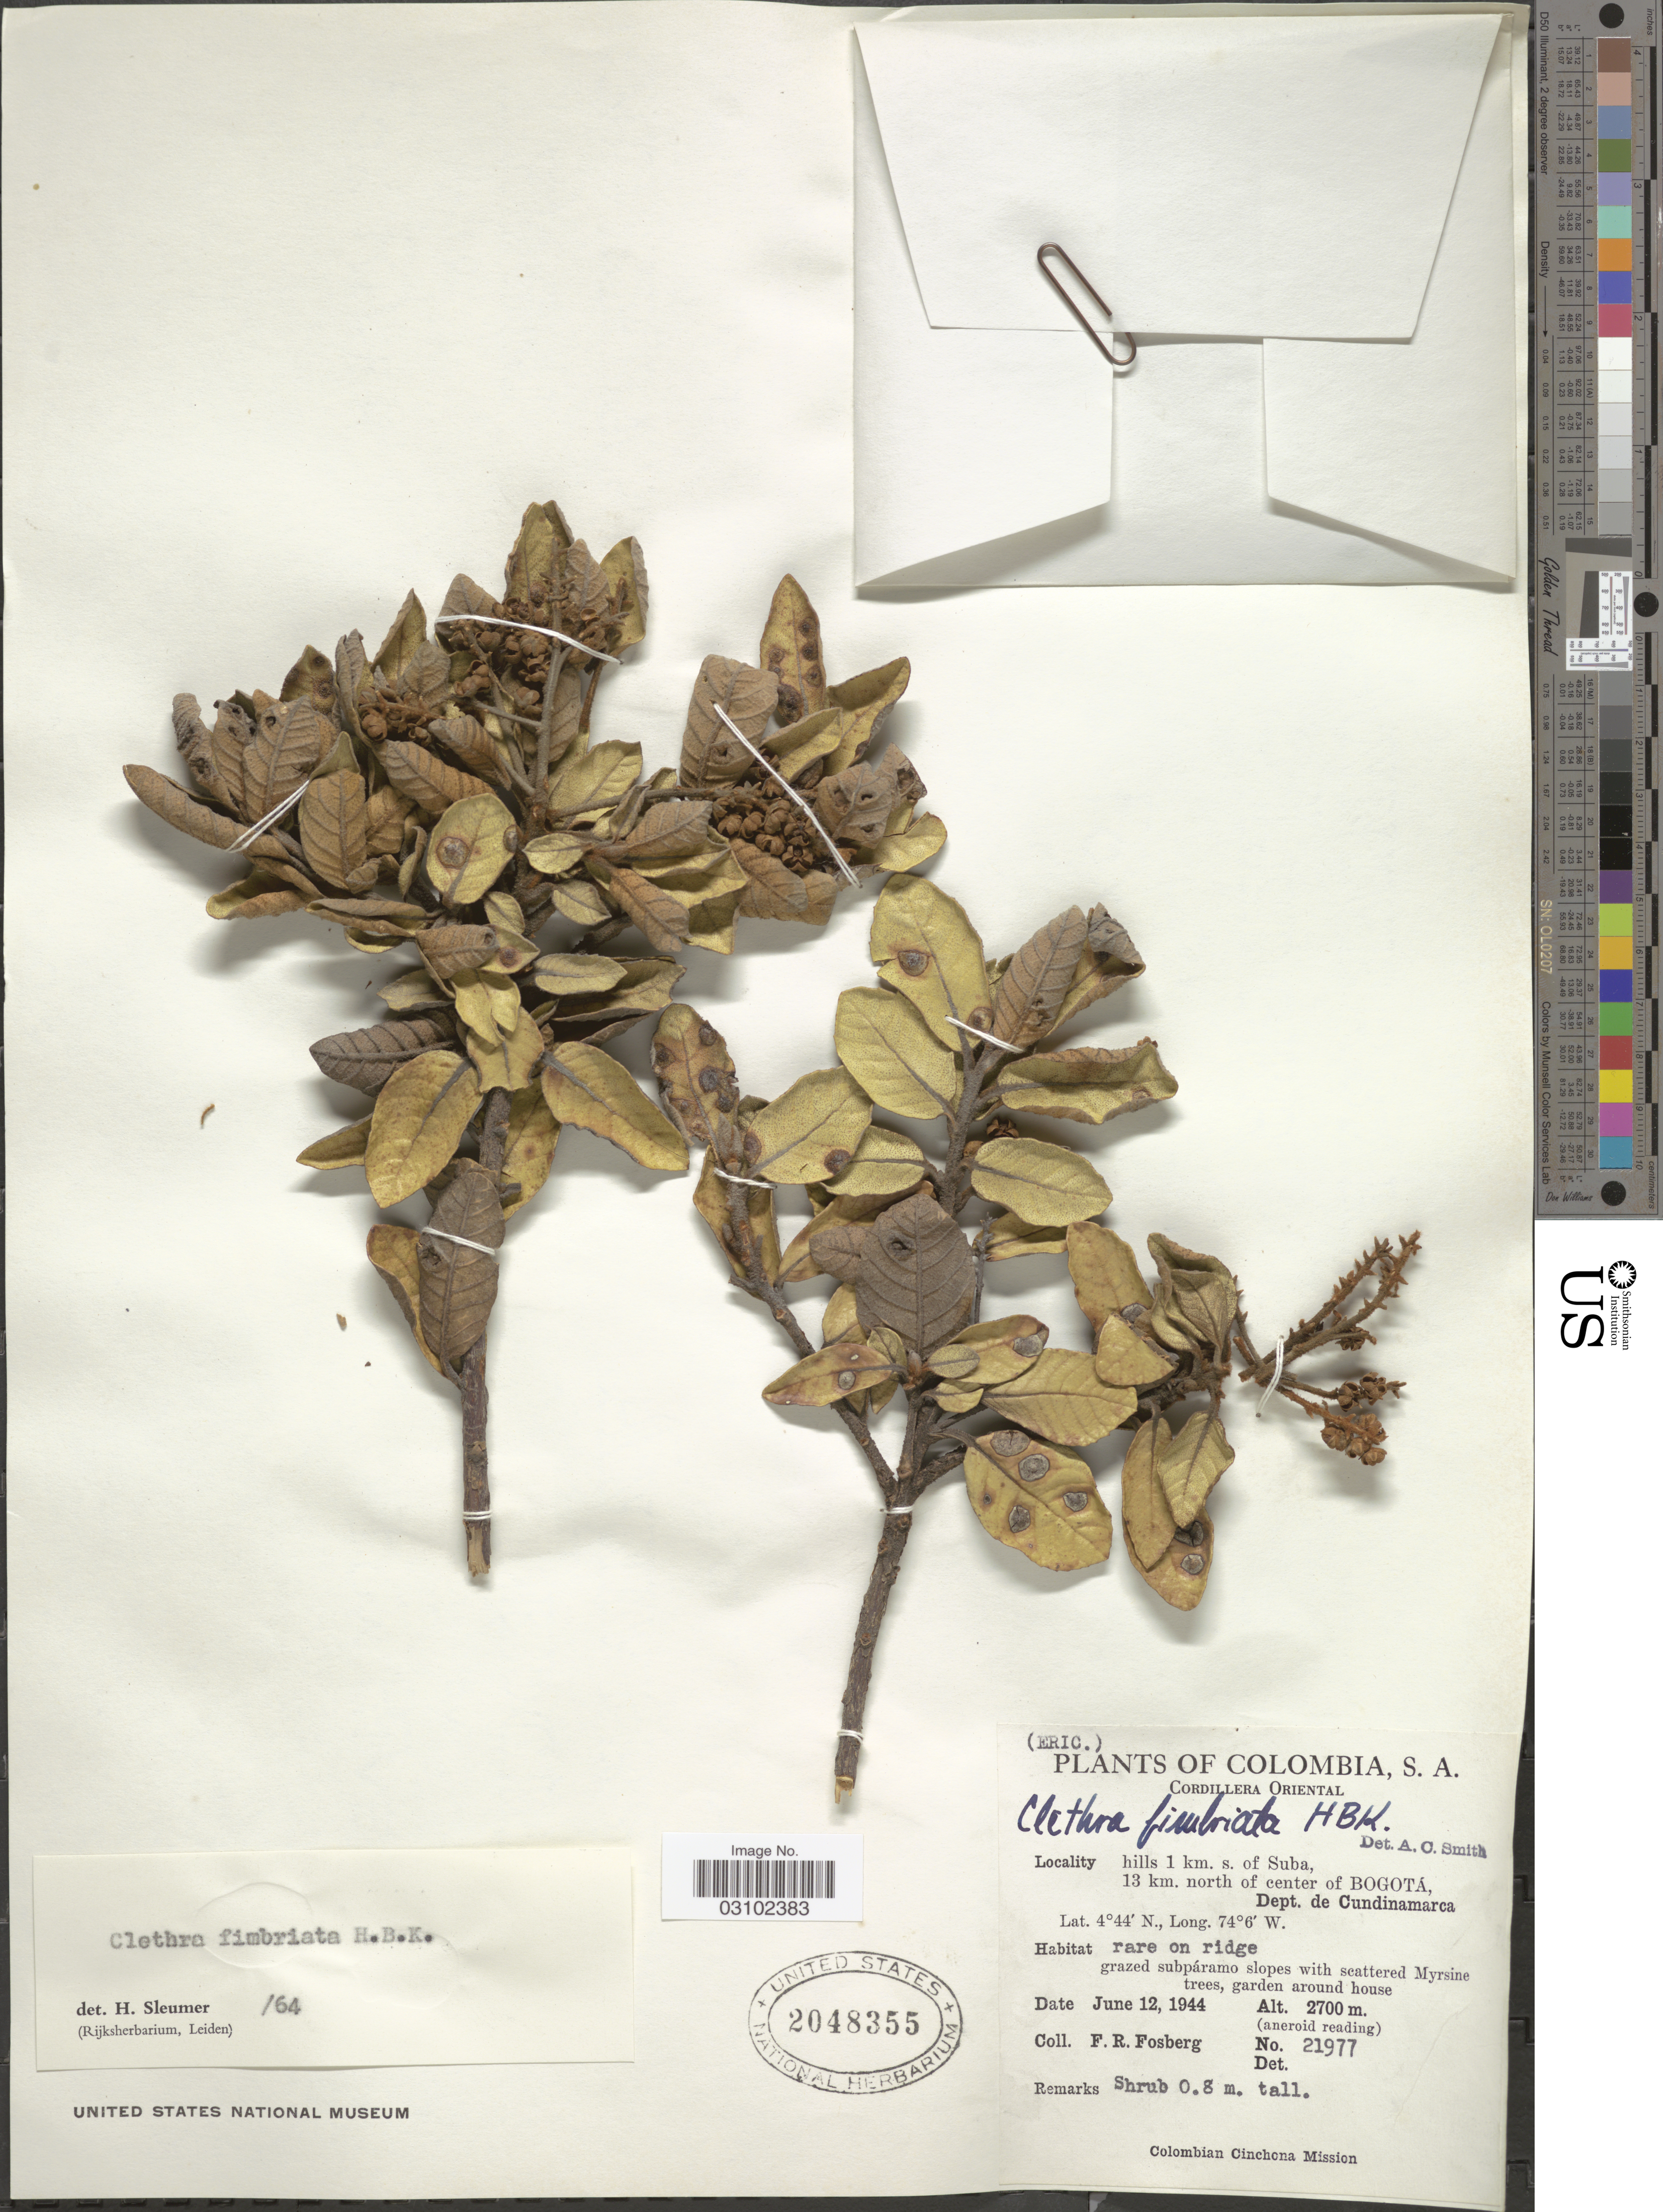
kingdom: Plantae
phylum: Tracheophyta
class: Magnoliopsida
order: Ericales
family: Clethraceae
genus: Clethra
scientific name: Clethra fimbriata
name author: Kunth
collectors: F. R. Fosberg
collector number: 21977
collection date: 1944-06-12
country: Colombia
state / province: Cundinamarca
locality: Cordillera Oriental, hills 1 km. s. of Suba, 13 km. north of center of Bogotá, Dept. de Cundinamarca.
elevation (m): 2700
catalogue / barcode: US 2048355